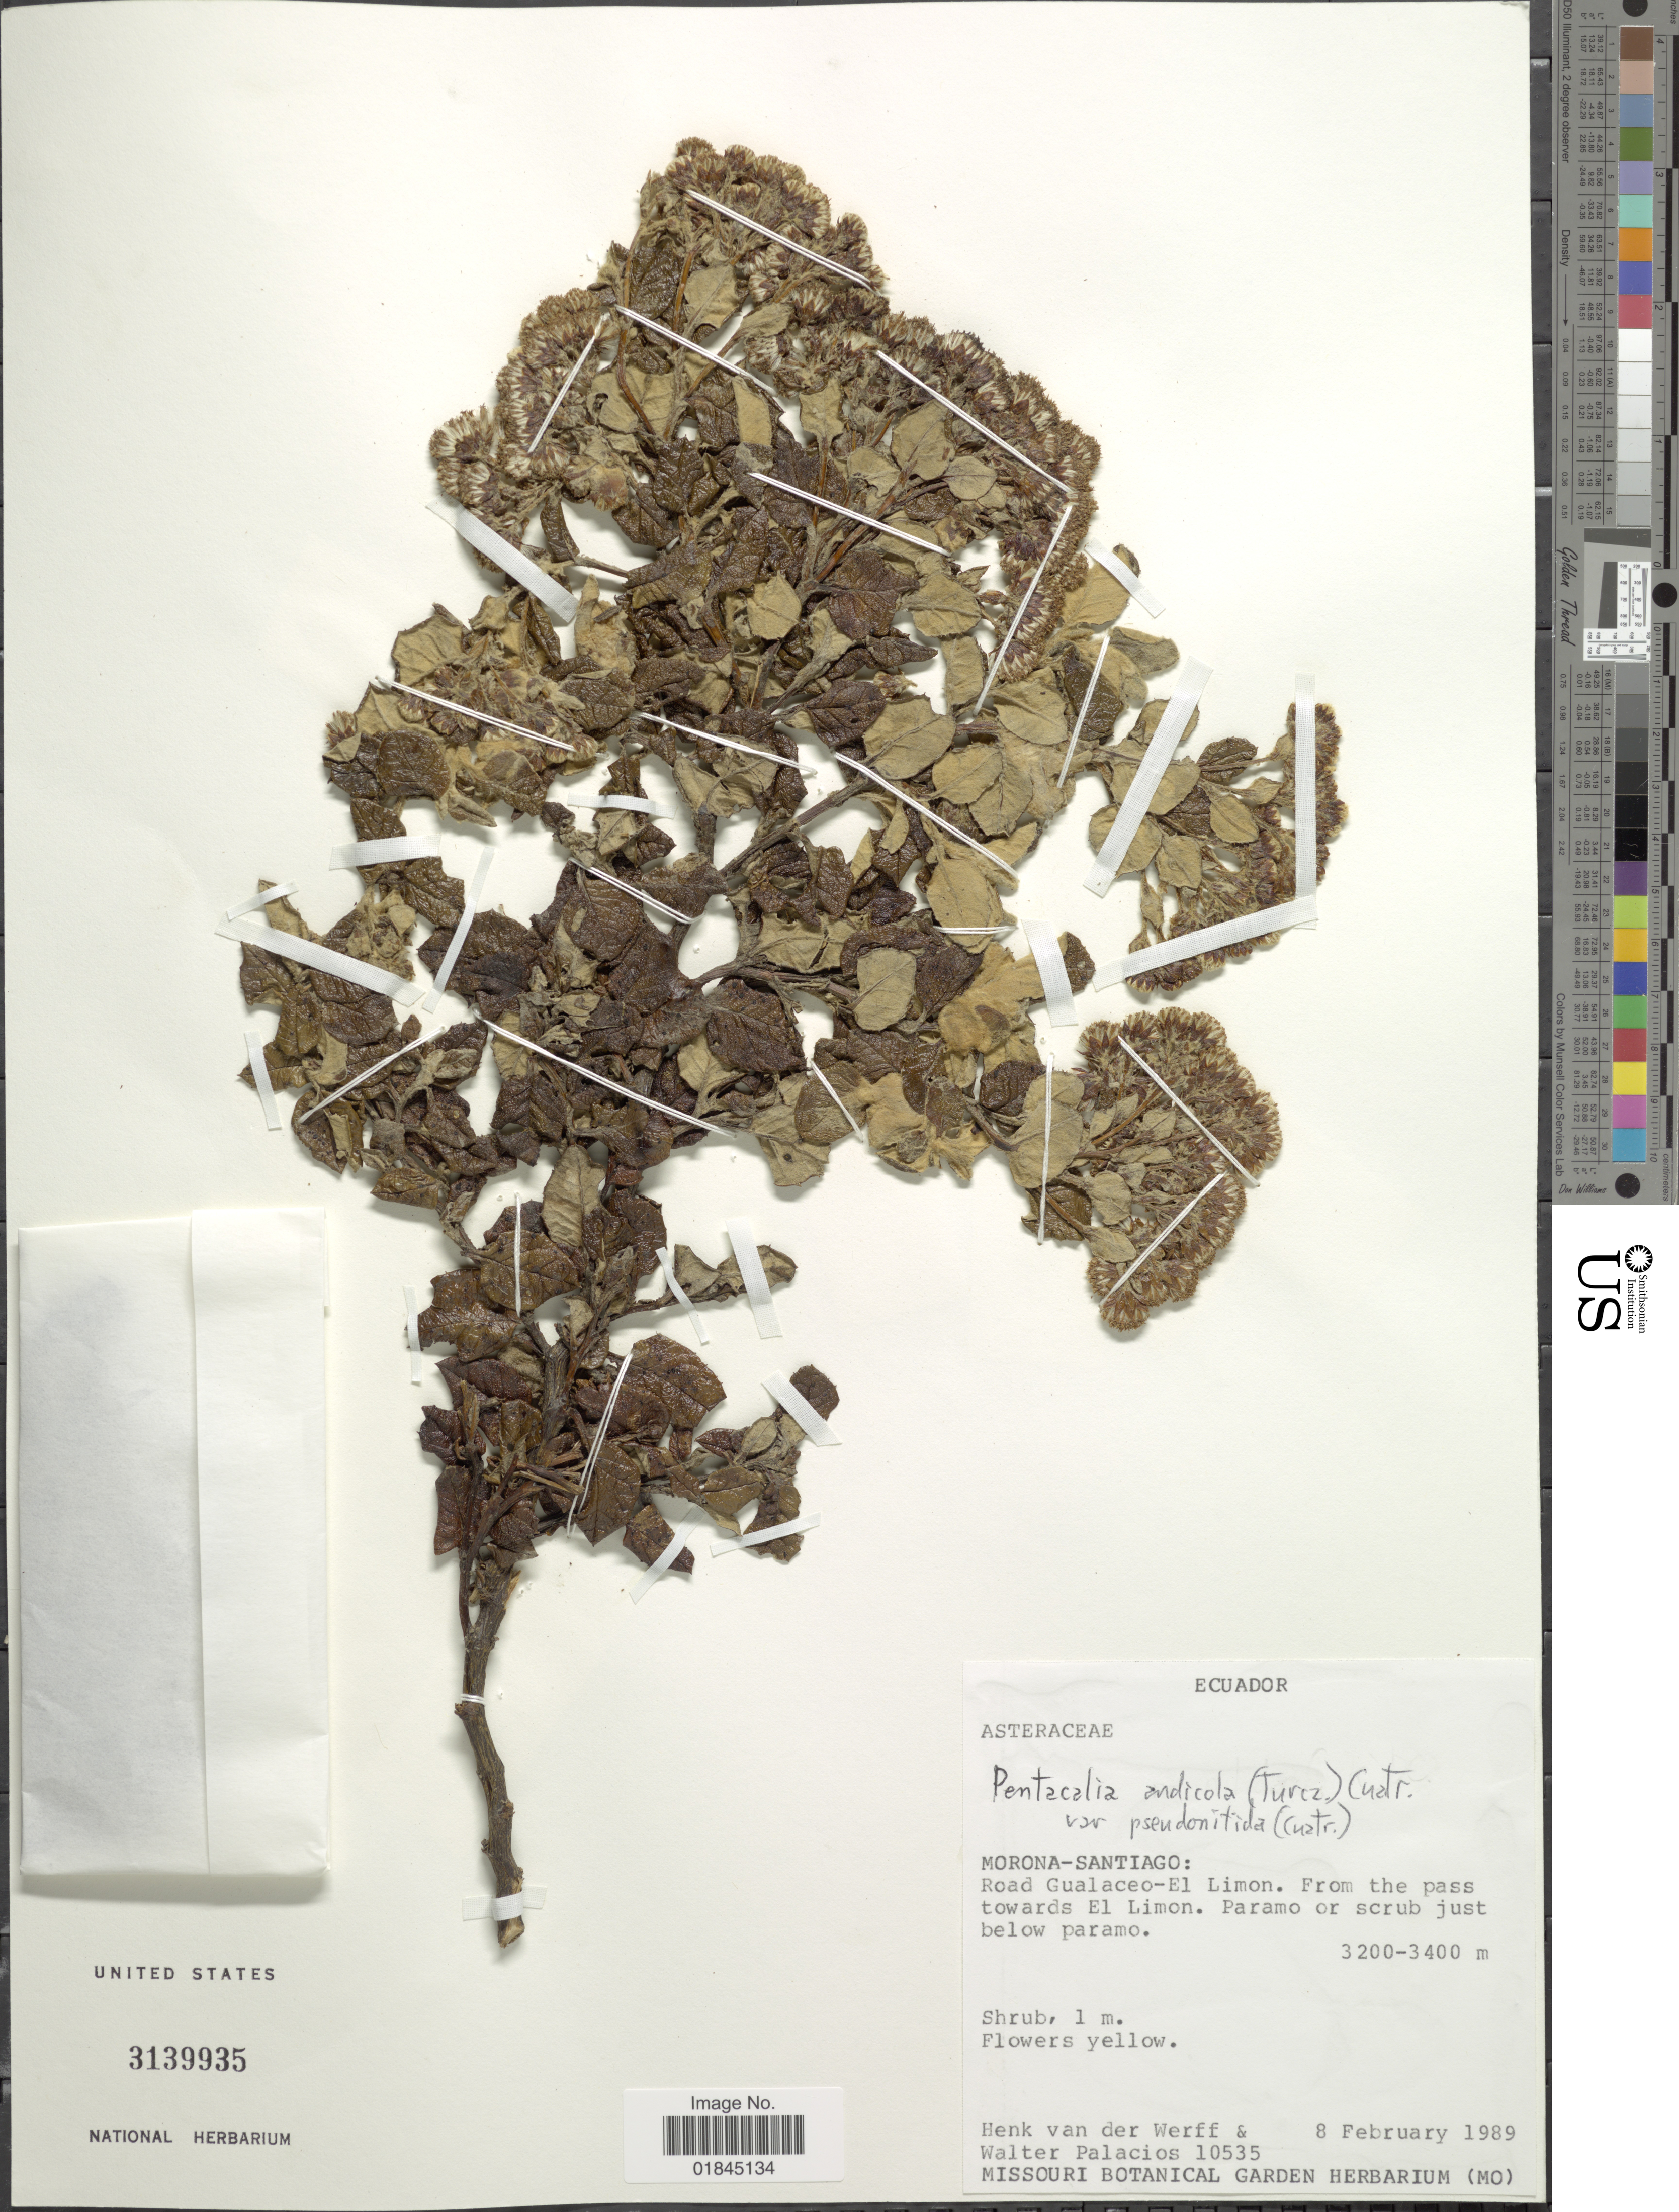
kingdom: Plantae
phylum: Tracheophyta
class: Magnoliopsida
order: Asterales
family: Asteraceae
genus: Pentacalia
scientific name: Pentacalia andicola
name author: (Turcz.) Cuatrec.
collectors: H. van der Werff & W. Palacios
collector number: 10535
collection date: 1989-02-08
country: Ecuador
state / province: Morona-Santiago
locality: Morona-Santiago: Road Gualaceo-El Limon. From the pass towards El Limon. Paramo or scrub just below paramo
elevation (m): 3200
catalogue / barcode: US 3139935